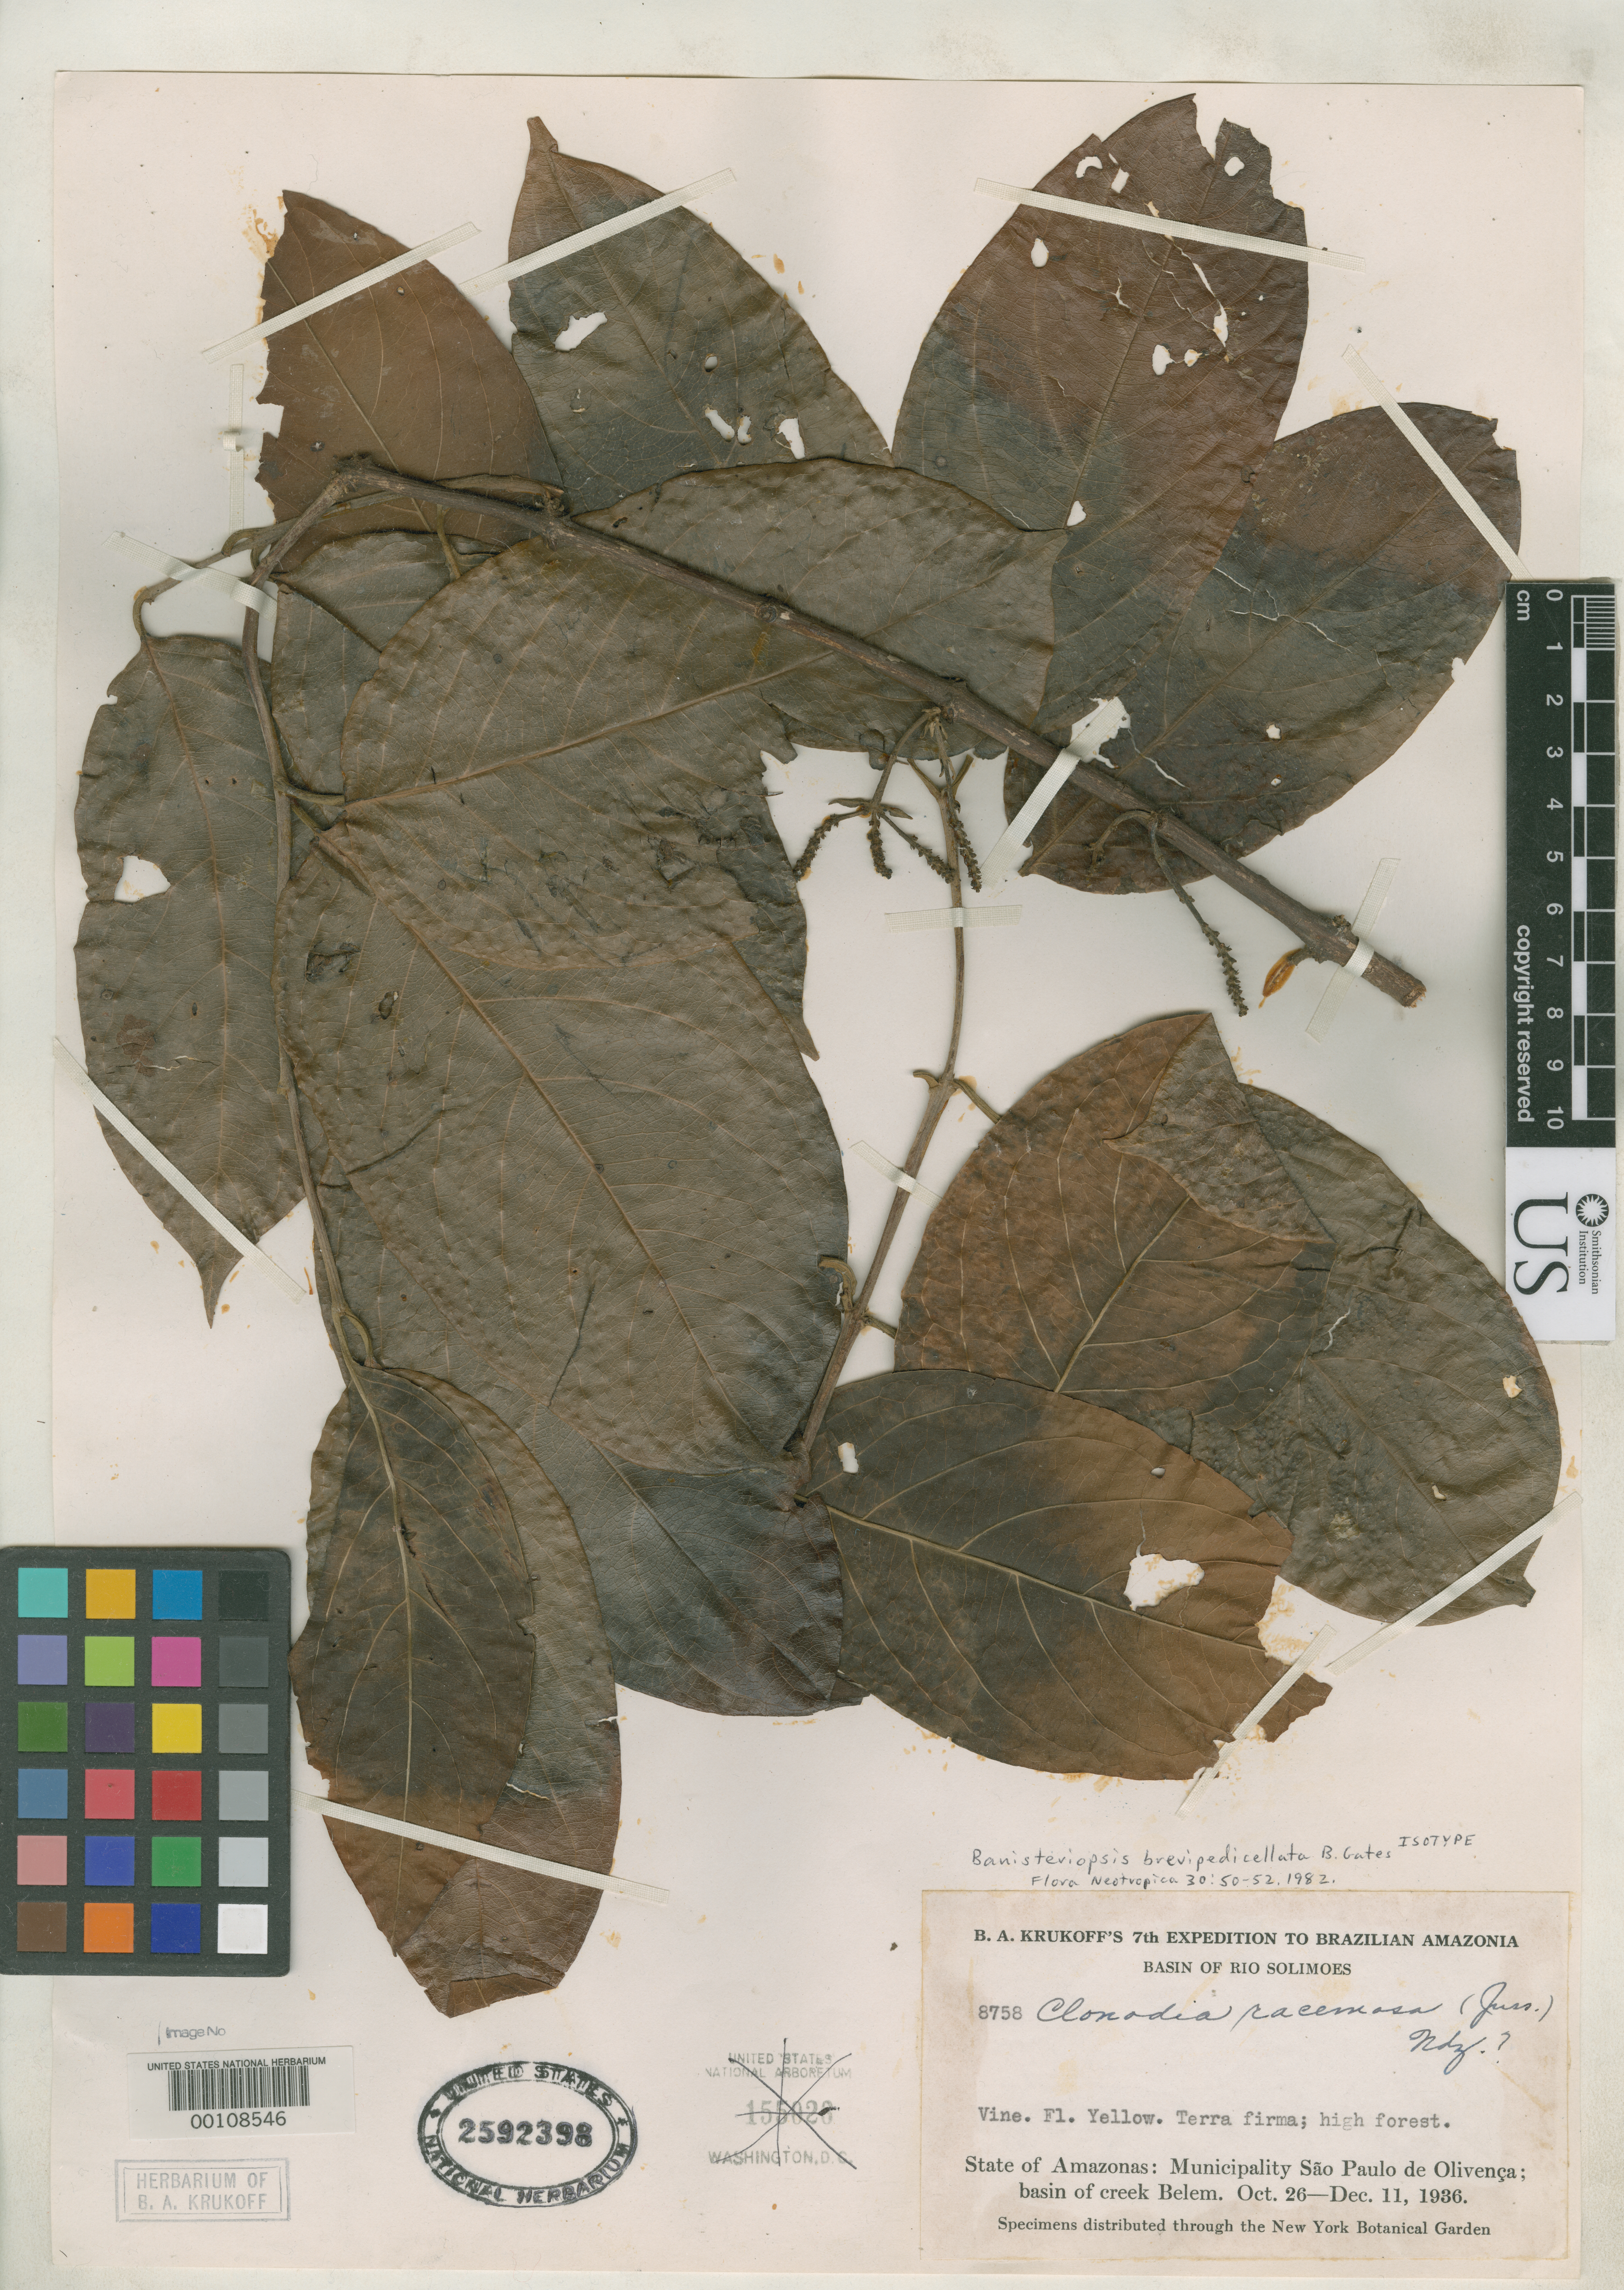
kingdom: Plantae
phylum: Tracheophyta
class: Magnoliopsida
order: Malpighiales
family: Malpighiaceae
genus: Banisteriopsis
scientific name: Banisteriopsis brevipedicellata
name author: B. Gates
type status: Isotype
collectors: B. A. Krukoff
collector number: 8758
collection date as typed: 26 Oct 1936 to 11 Dec 1936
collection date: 1936-10-26/1936-12-11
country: Brazil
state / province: Amazonas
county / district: São Paulo de Olivença Mun.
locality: Basin of Creek Belem.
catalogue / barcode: US 2592398